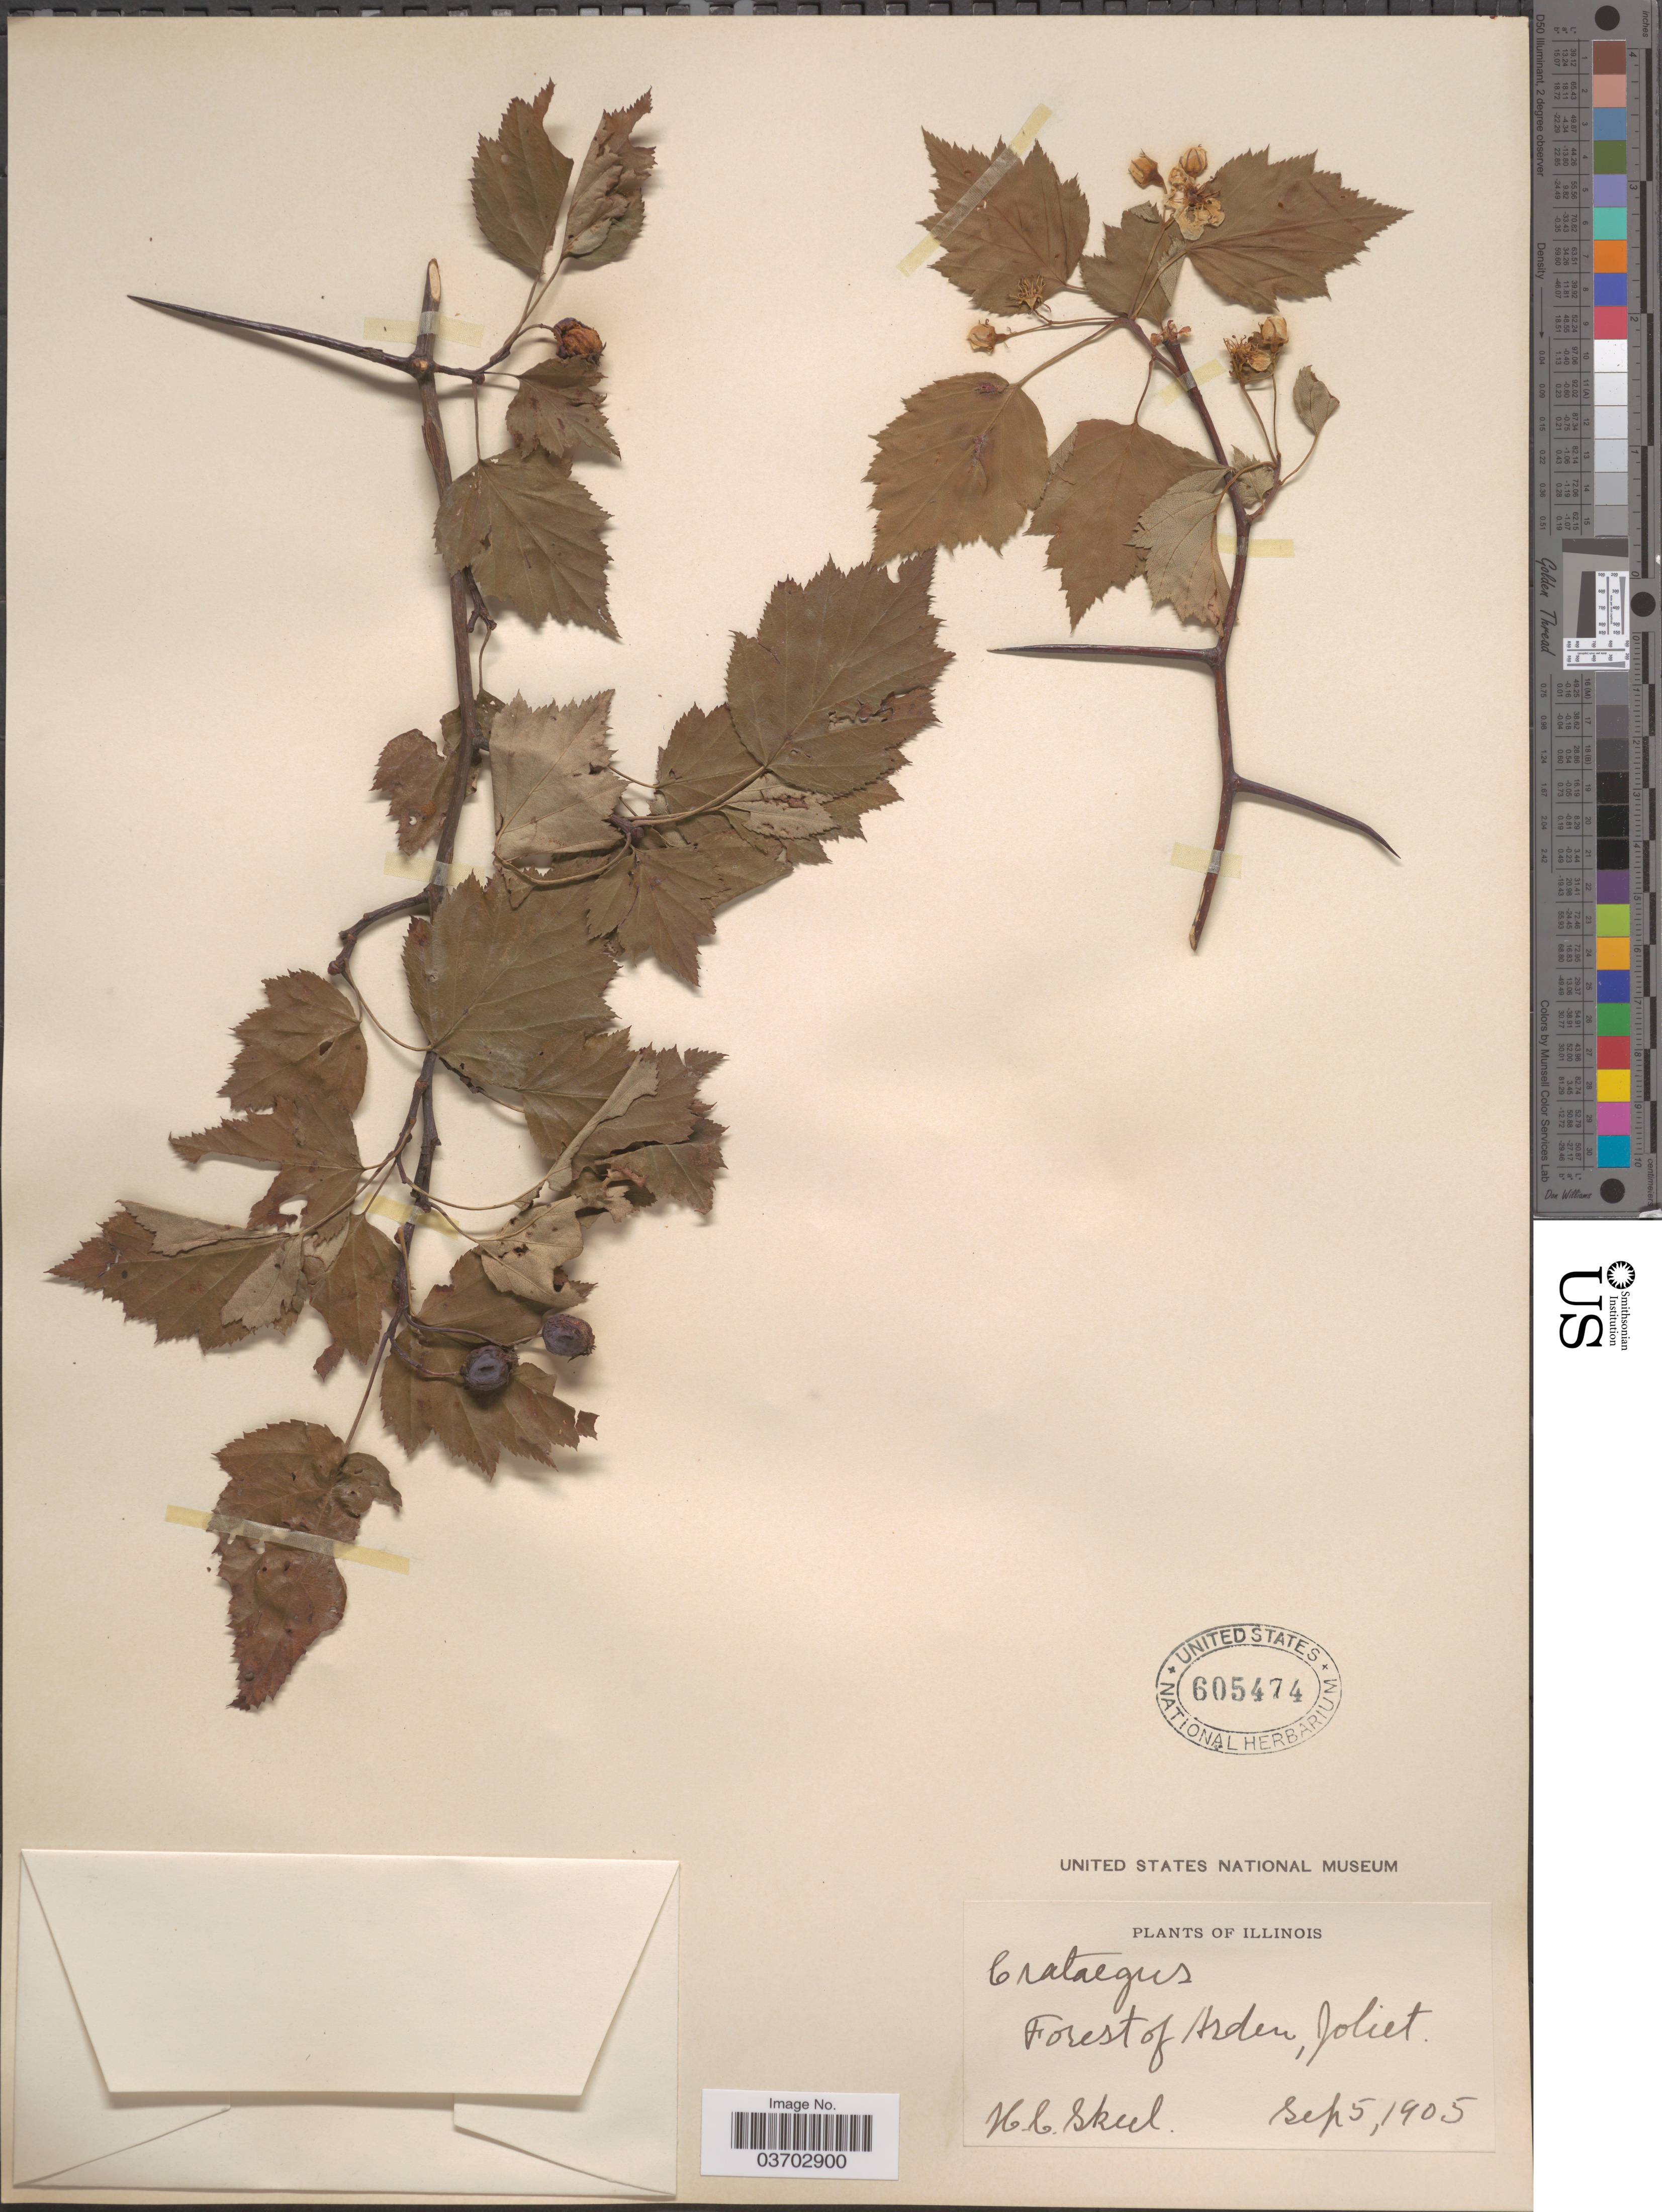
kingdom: Plantae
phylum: Tracheophyta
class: Magnoliopsida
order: Rosales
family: Rosaceae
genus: Crataegus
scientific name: Crataegus sp.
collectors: H. Skeels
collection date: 1905-09-05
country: United States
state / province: Illinois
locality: Forest of Arden. Joliet.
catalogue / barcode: US 605474